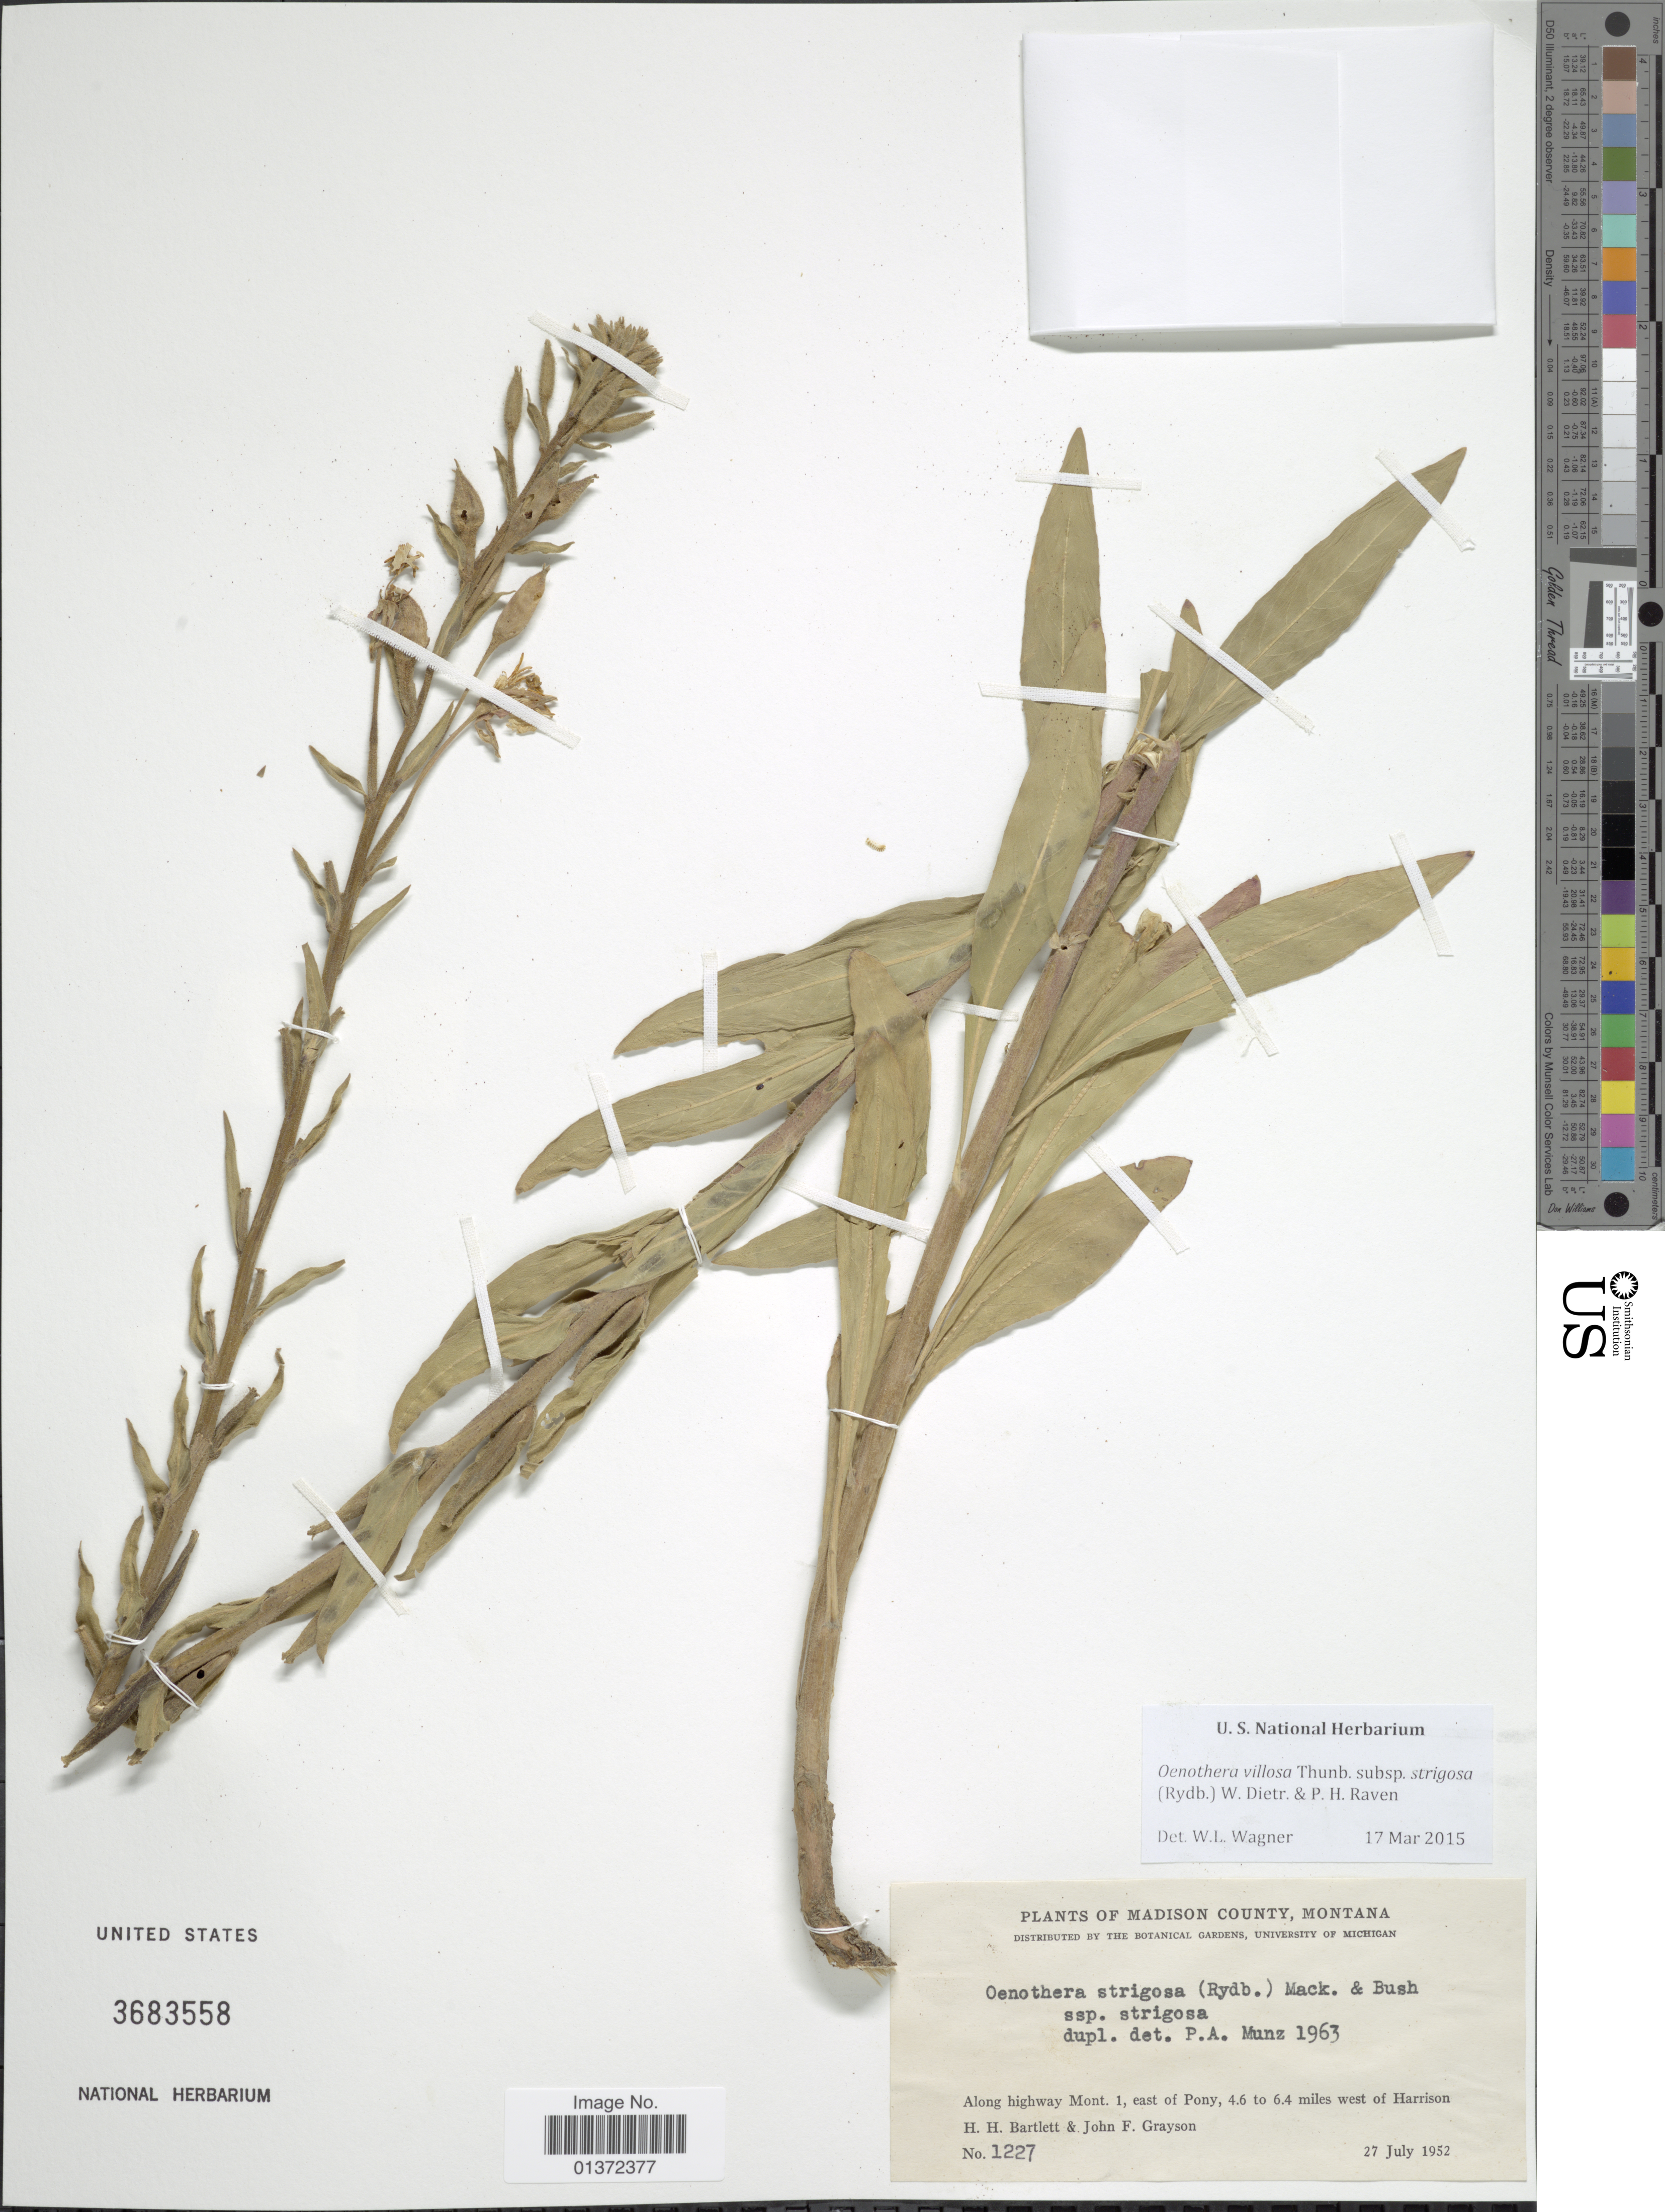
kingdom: Plantae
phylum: Tracheophyta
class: Magnoliopsida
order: Myrtales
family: Onagraceae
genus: Oenothera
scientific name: Oenothera villosa subsp. strigosa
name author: (Rydb.) W. Dietr. & P.H. Raven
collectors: H. H. Bartlett & J. Grayson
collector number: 1227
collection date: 1952-07-27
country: United States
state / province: Montana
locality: Madison County, along highway Mont. 1, easy of Pony, 4.6 to 6.4 miles west of Harrison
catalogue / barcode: US 3683558